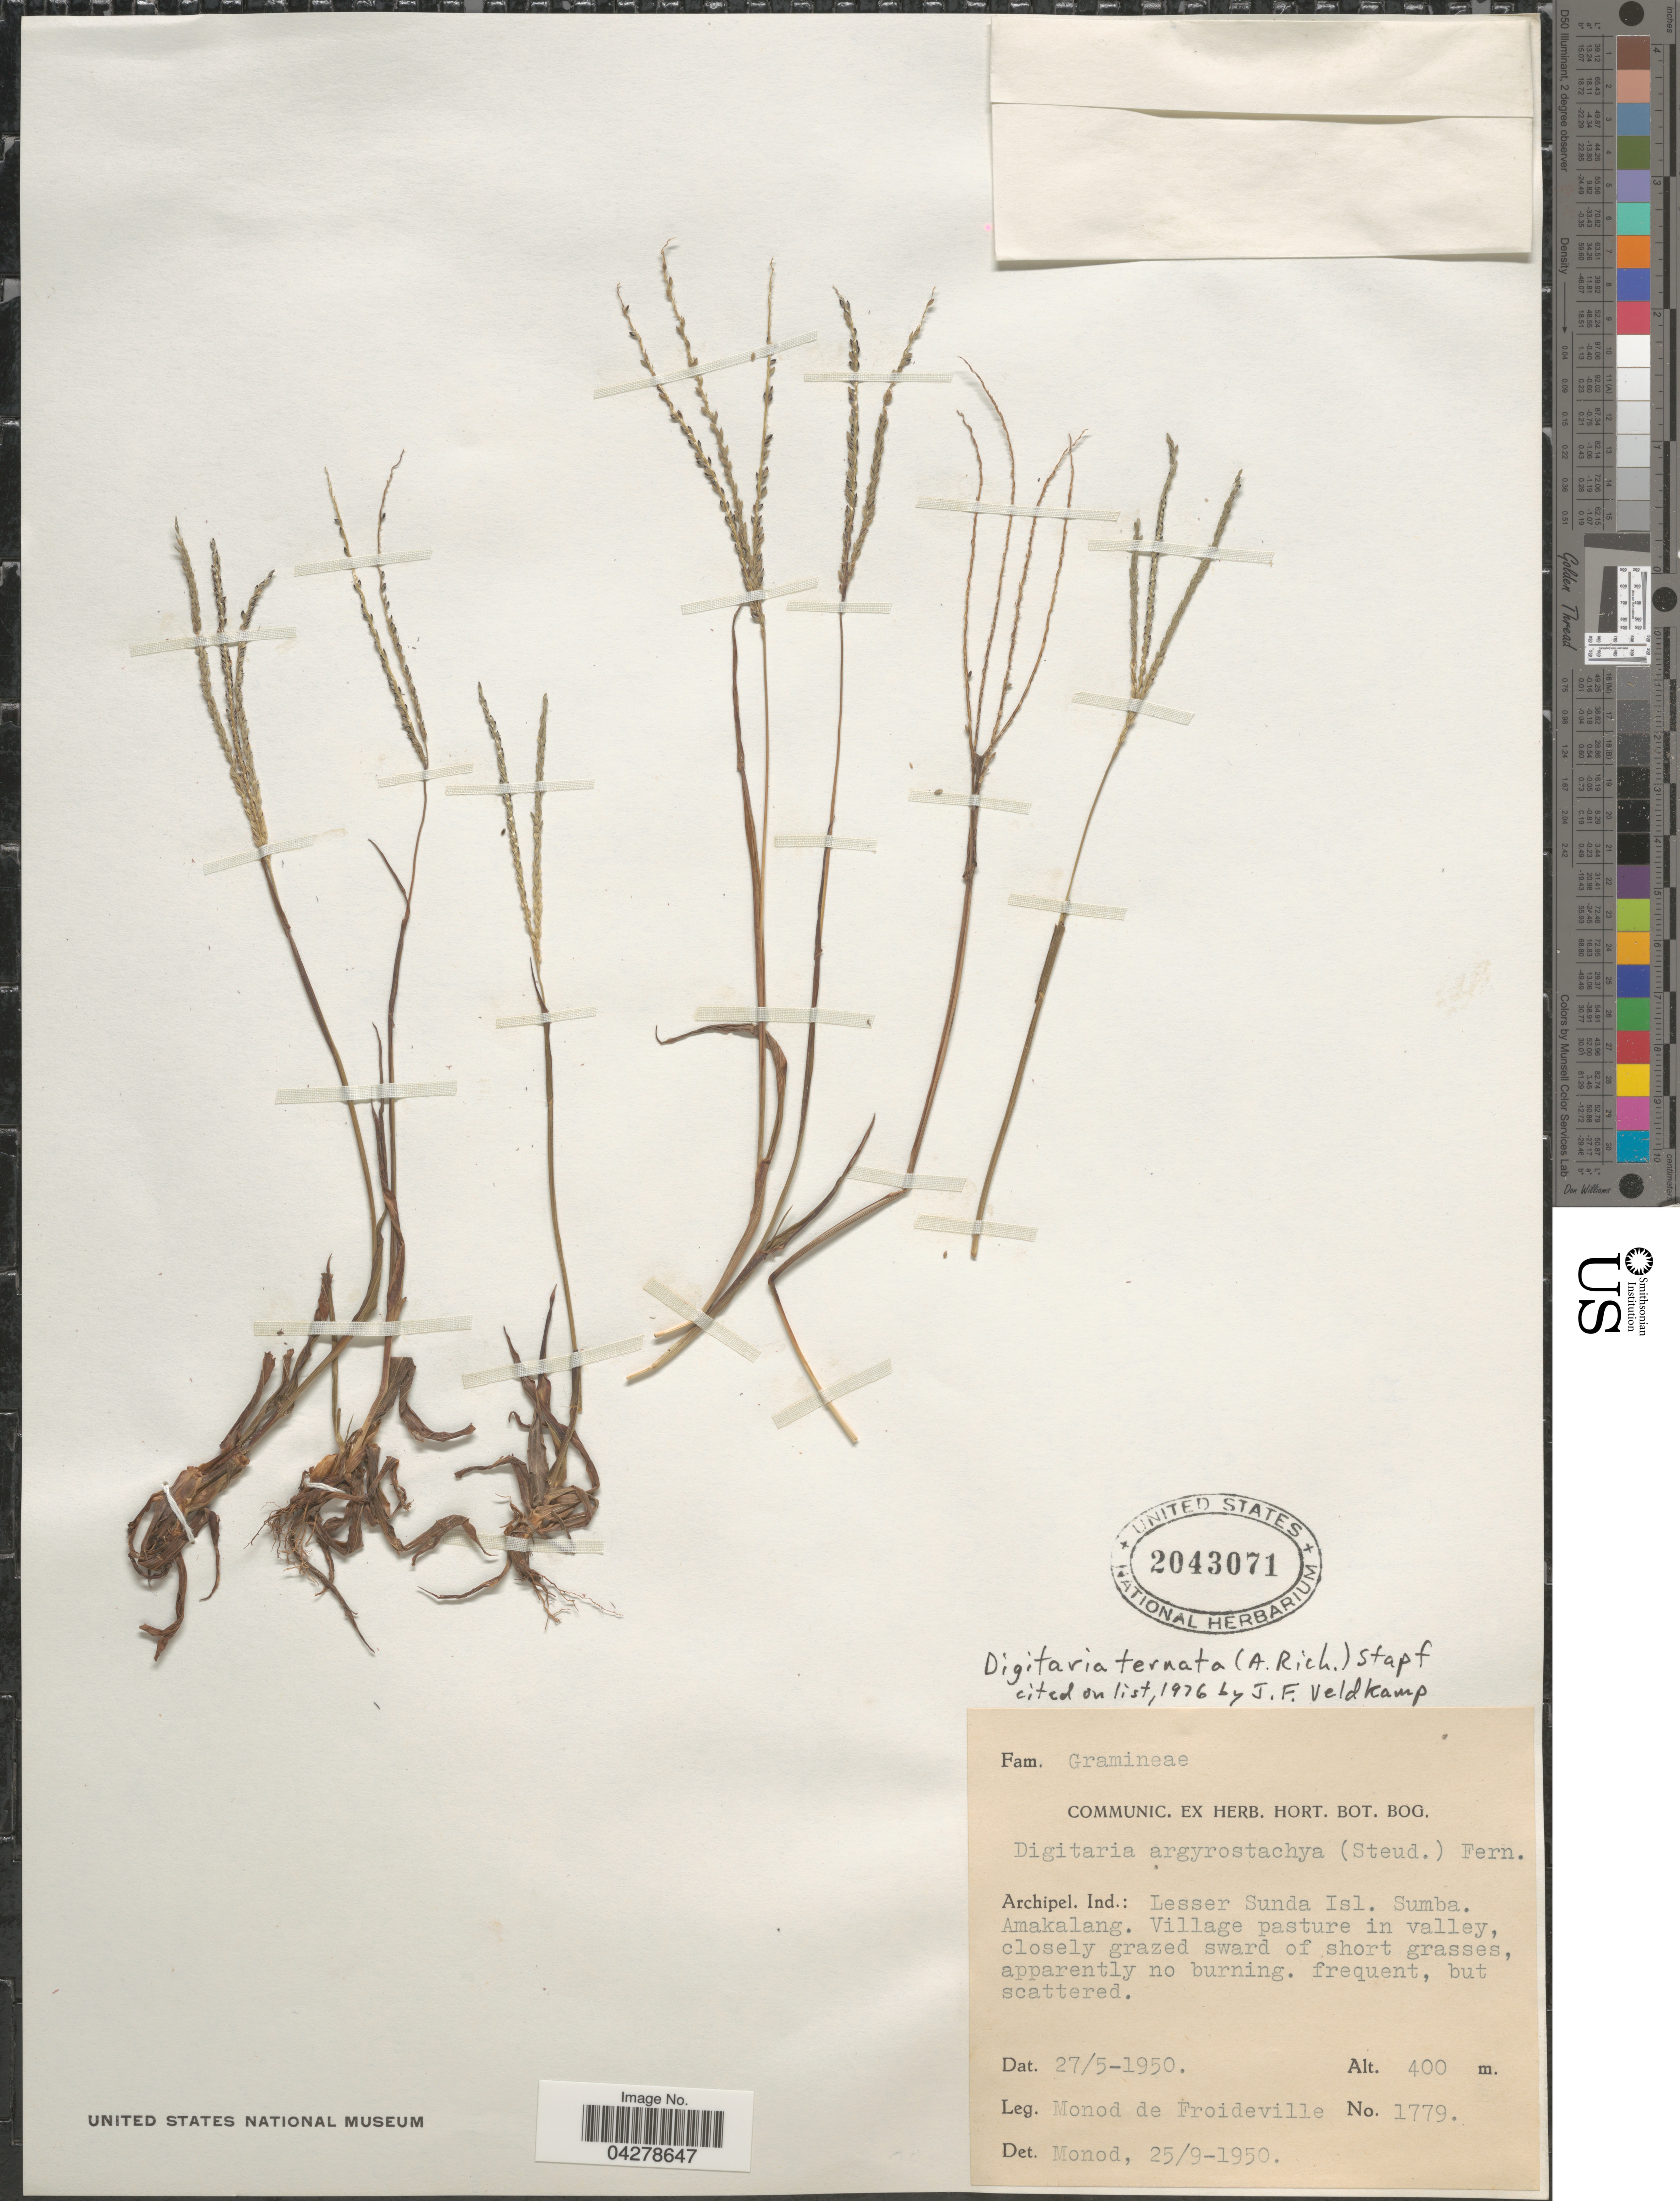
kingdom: Plantae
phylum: Tracheophyta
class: Liliopsida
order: Poales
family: Poaceae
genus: Digitaria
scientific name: Digitaria ternata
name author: (Hochr. ex A. Rich.) Stapf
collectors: C. Monod de Froideville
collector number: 1779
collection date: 1950-05-27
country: Indonesia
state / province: Nusa Tenggara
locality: Archipel. Ind.: Lesser Sunda Isl. Sumba. Amakalang. Village pasture in valley.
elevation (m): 400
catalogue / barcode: US 2043071